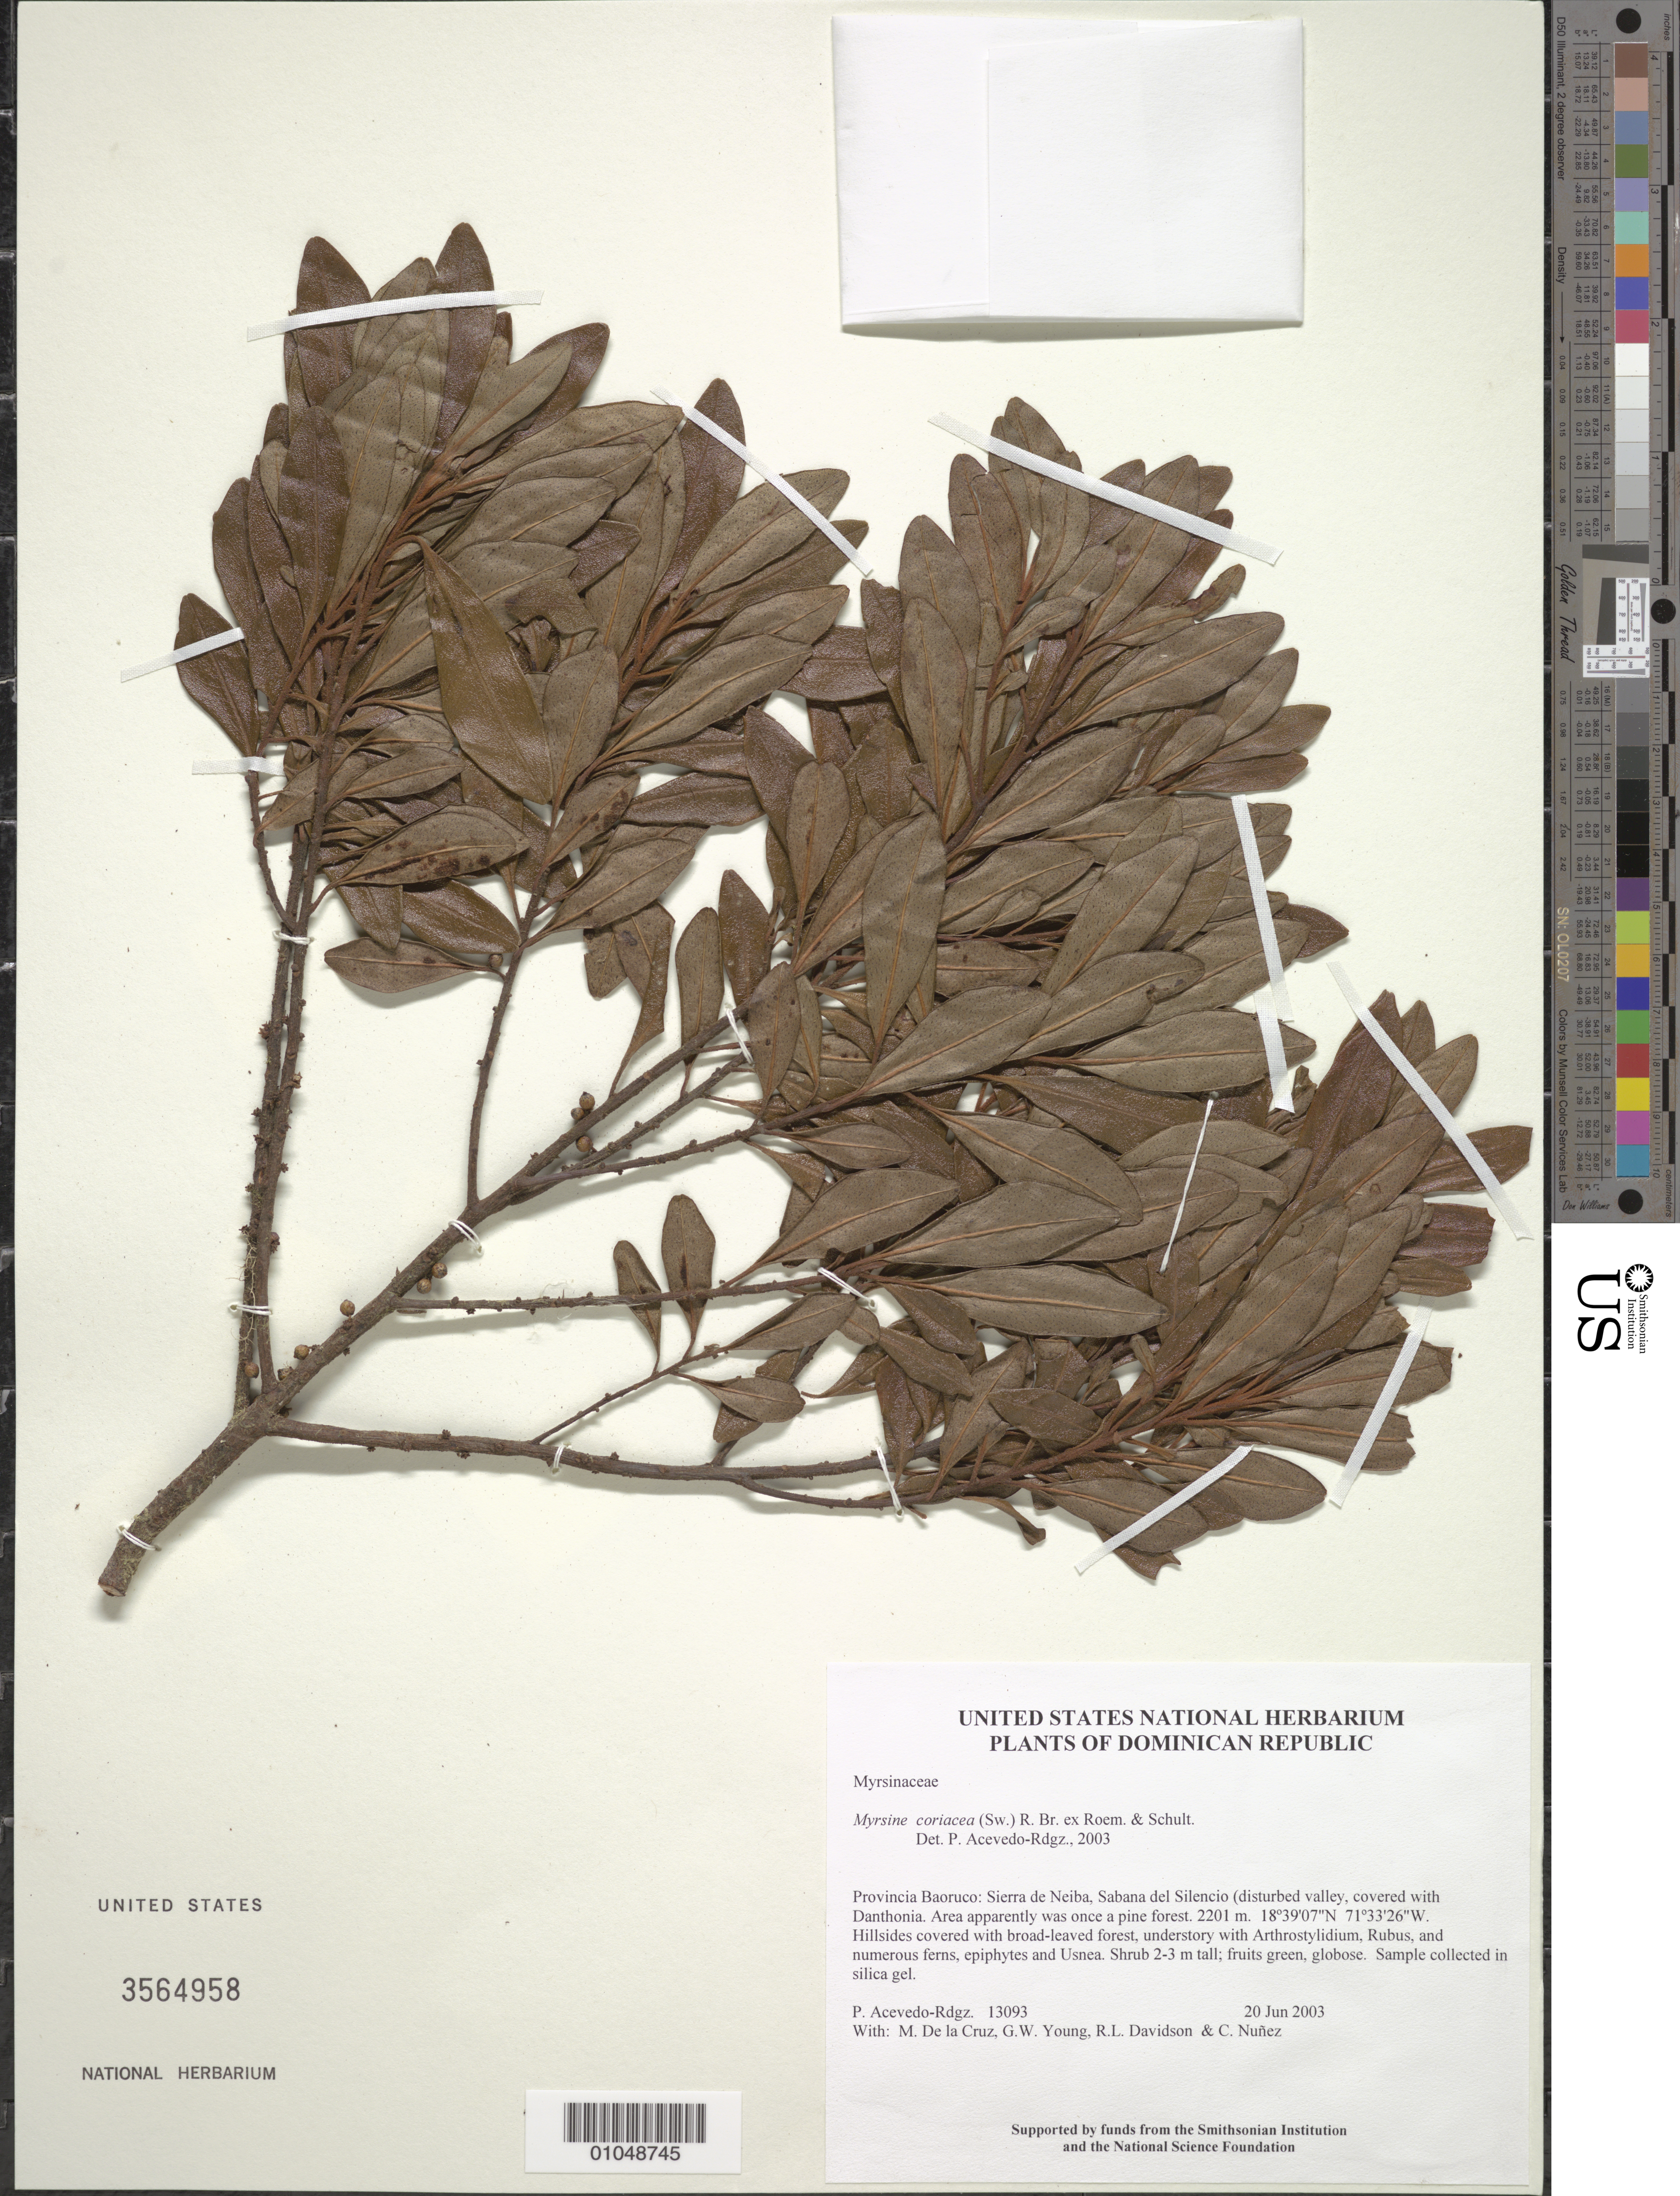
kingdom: Plantae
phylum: Tracheophyta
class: Magnoliopsida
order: Ericales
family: Primulaceae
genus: Myrsine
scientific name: Myrsine coriacea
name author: (Sw.) R. Br. ex Roem. & Schult.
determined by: Acevedo-Rodríguez, P., (BOT), Smithsonian Institution - National Museum of Natural History (UNITED STATES)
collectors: P. Acevedo-Rodr., M. de la Cruz, J. Rawlins, G. Young, R. Davidson & C. Nunez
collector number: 13093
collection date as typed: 20 Jun 2003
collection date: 2003-06-20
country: Dominican Republic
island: Hispaniola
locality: Provincia Baoruco: Sierra de Neiba, Sabana del Silencio (disturbed valley, covered with Danthonia. Area apparently was once a pine forest.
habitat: Hillsides covered with broad-leaved forest, understory with Arthrostylidium, Rubus, and numerous ferns, epiphytes and Usnea.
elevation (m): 2201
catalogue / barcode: US 3564958